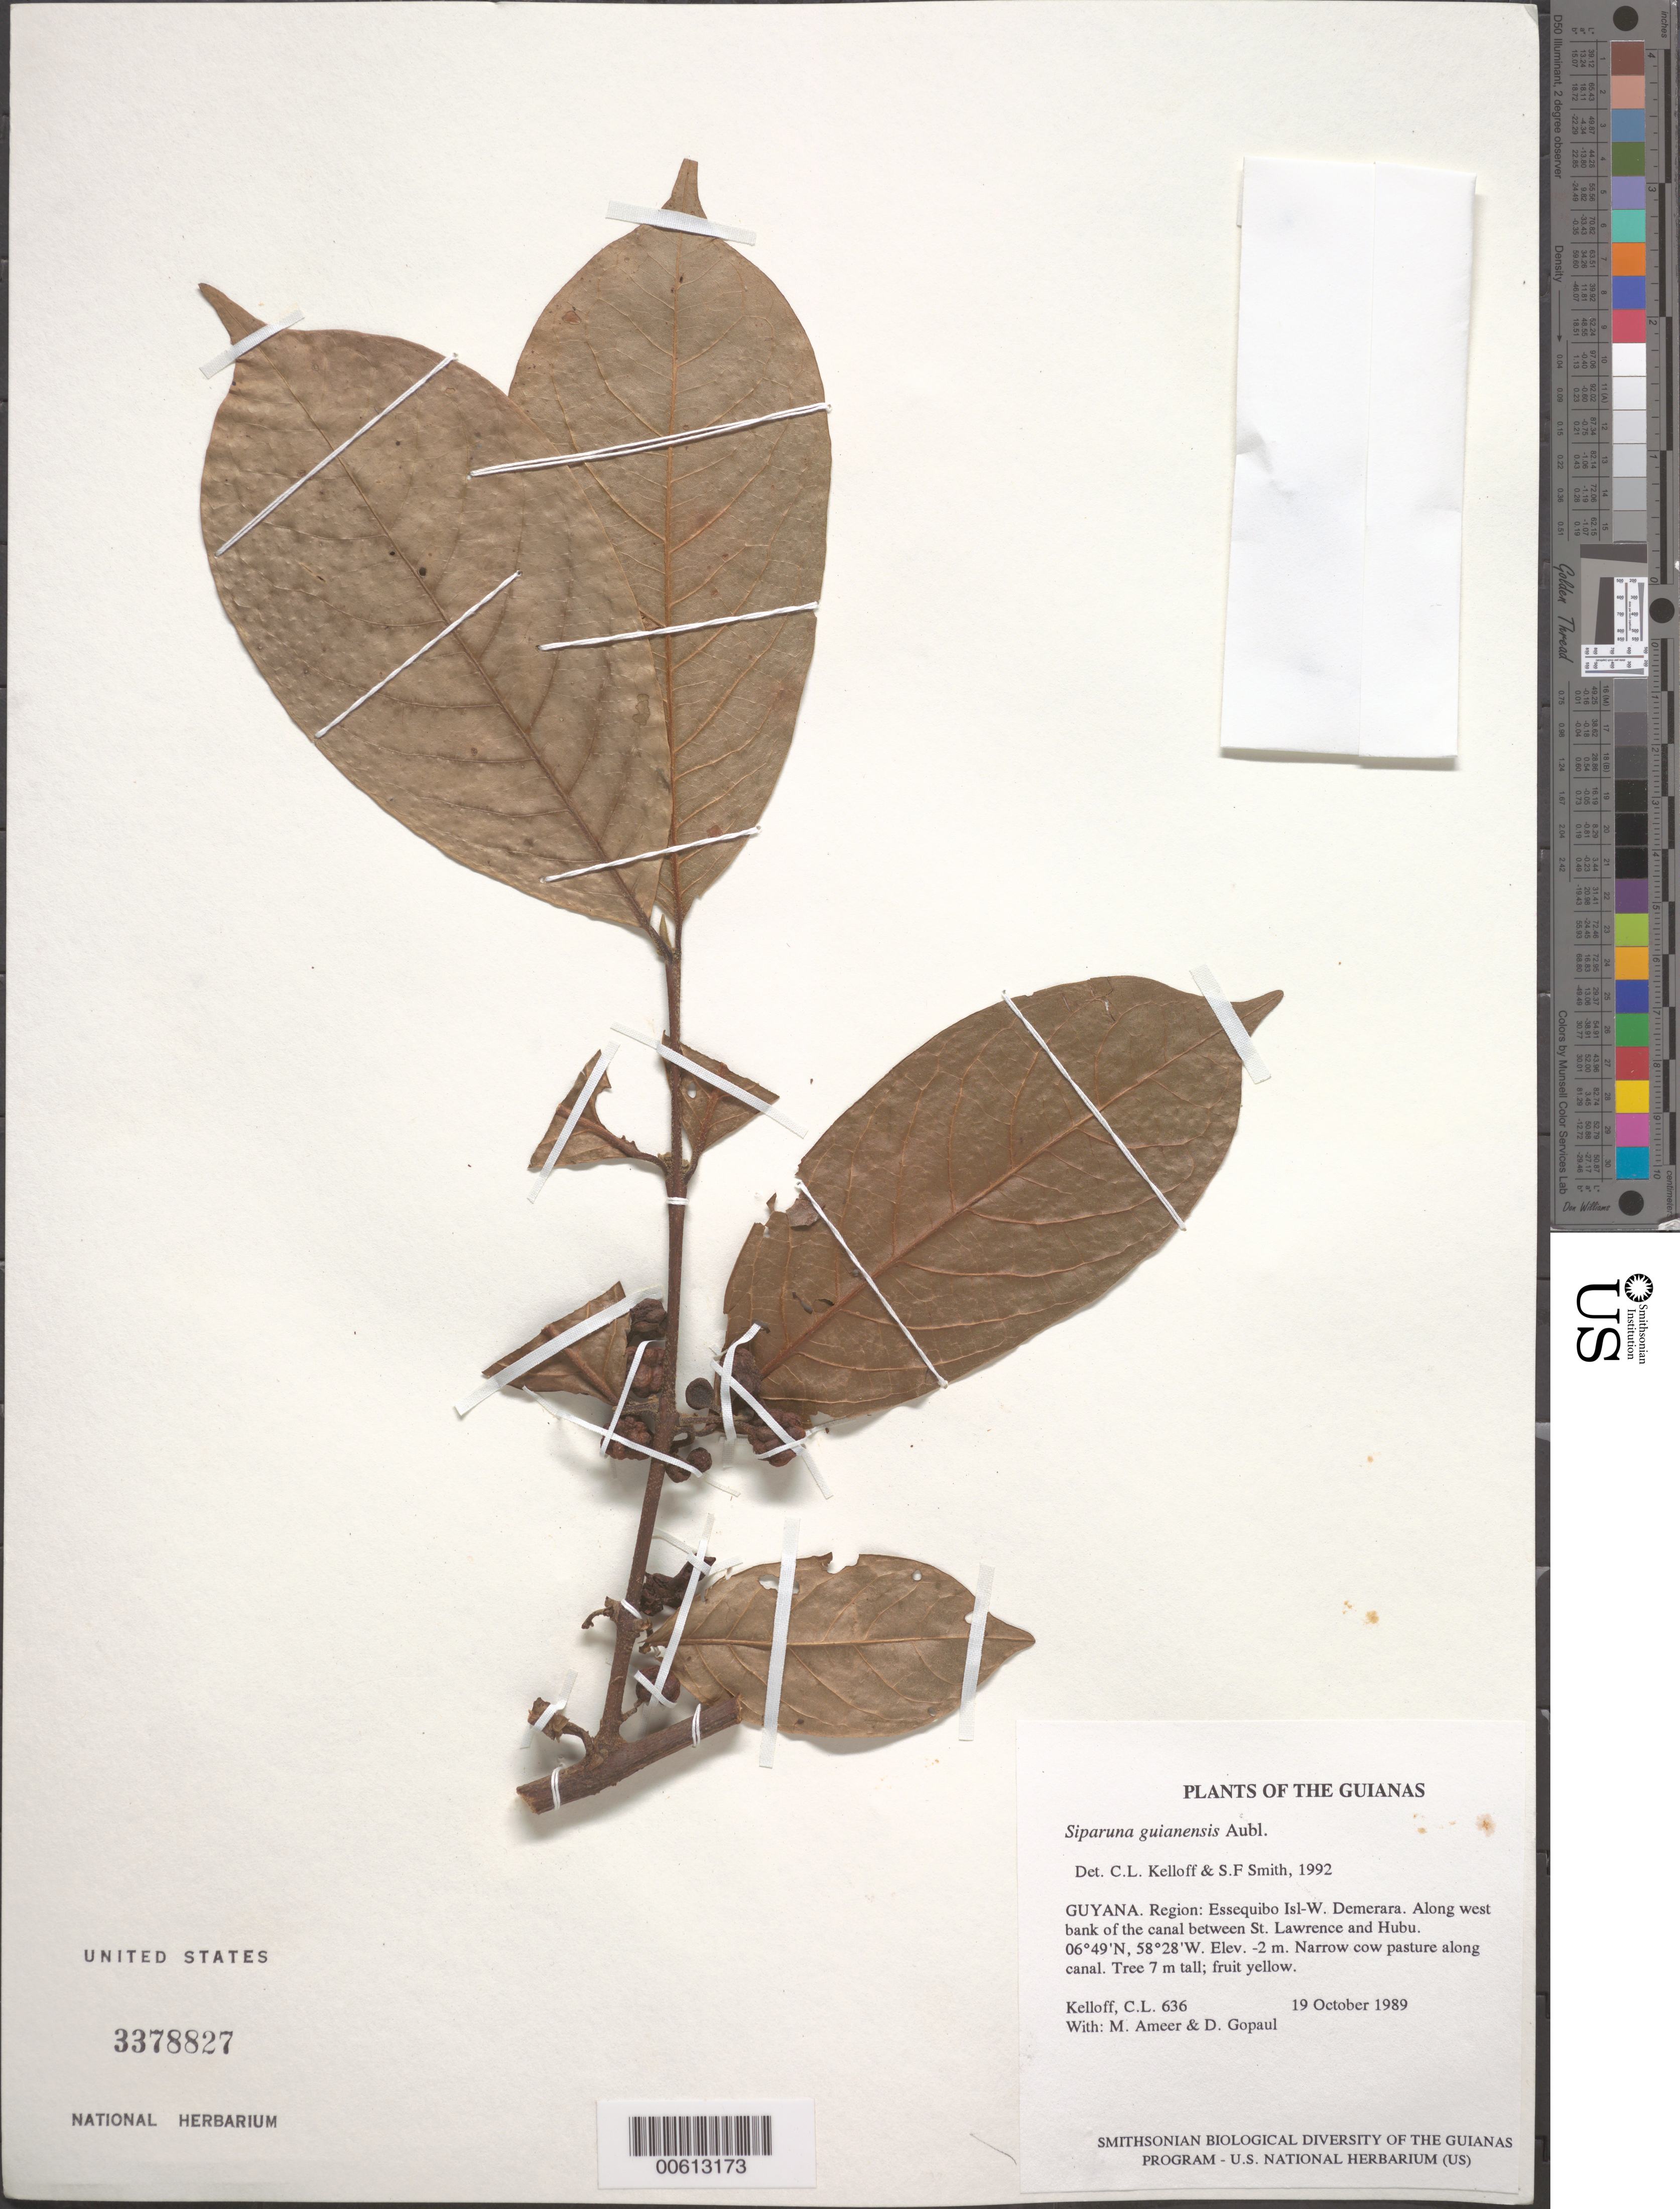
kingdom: Plantae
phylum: Tracheophyta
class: Magnoliopsida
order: Laurales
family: Siparunaceae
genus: Siparuna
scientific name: Siparuna guianensis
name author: Aubl.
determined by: Kelloff, Carol L.; Smith, S. F.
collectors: C. L. Kelloff, M. Ameer & D. Gopaul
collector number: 0636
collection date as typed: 19 October 1989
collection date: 1989-10-19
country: Guyana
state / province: Essequibo Isl-W. Demerara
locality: Along west bank of the canal between St. Lawrence and Hubu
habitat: Narrow cow pasture along canal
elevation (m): -2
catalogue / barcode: US 3378827